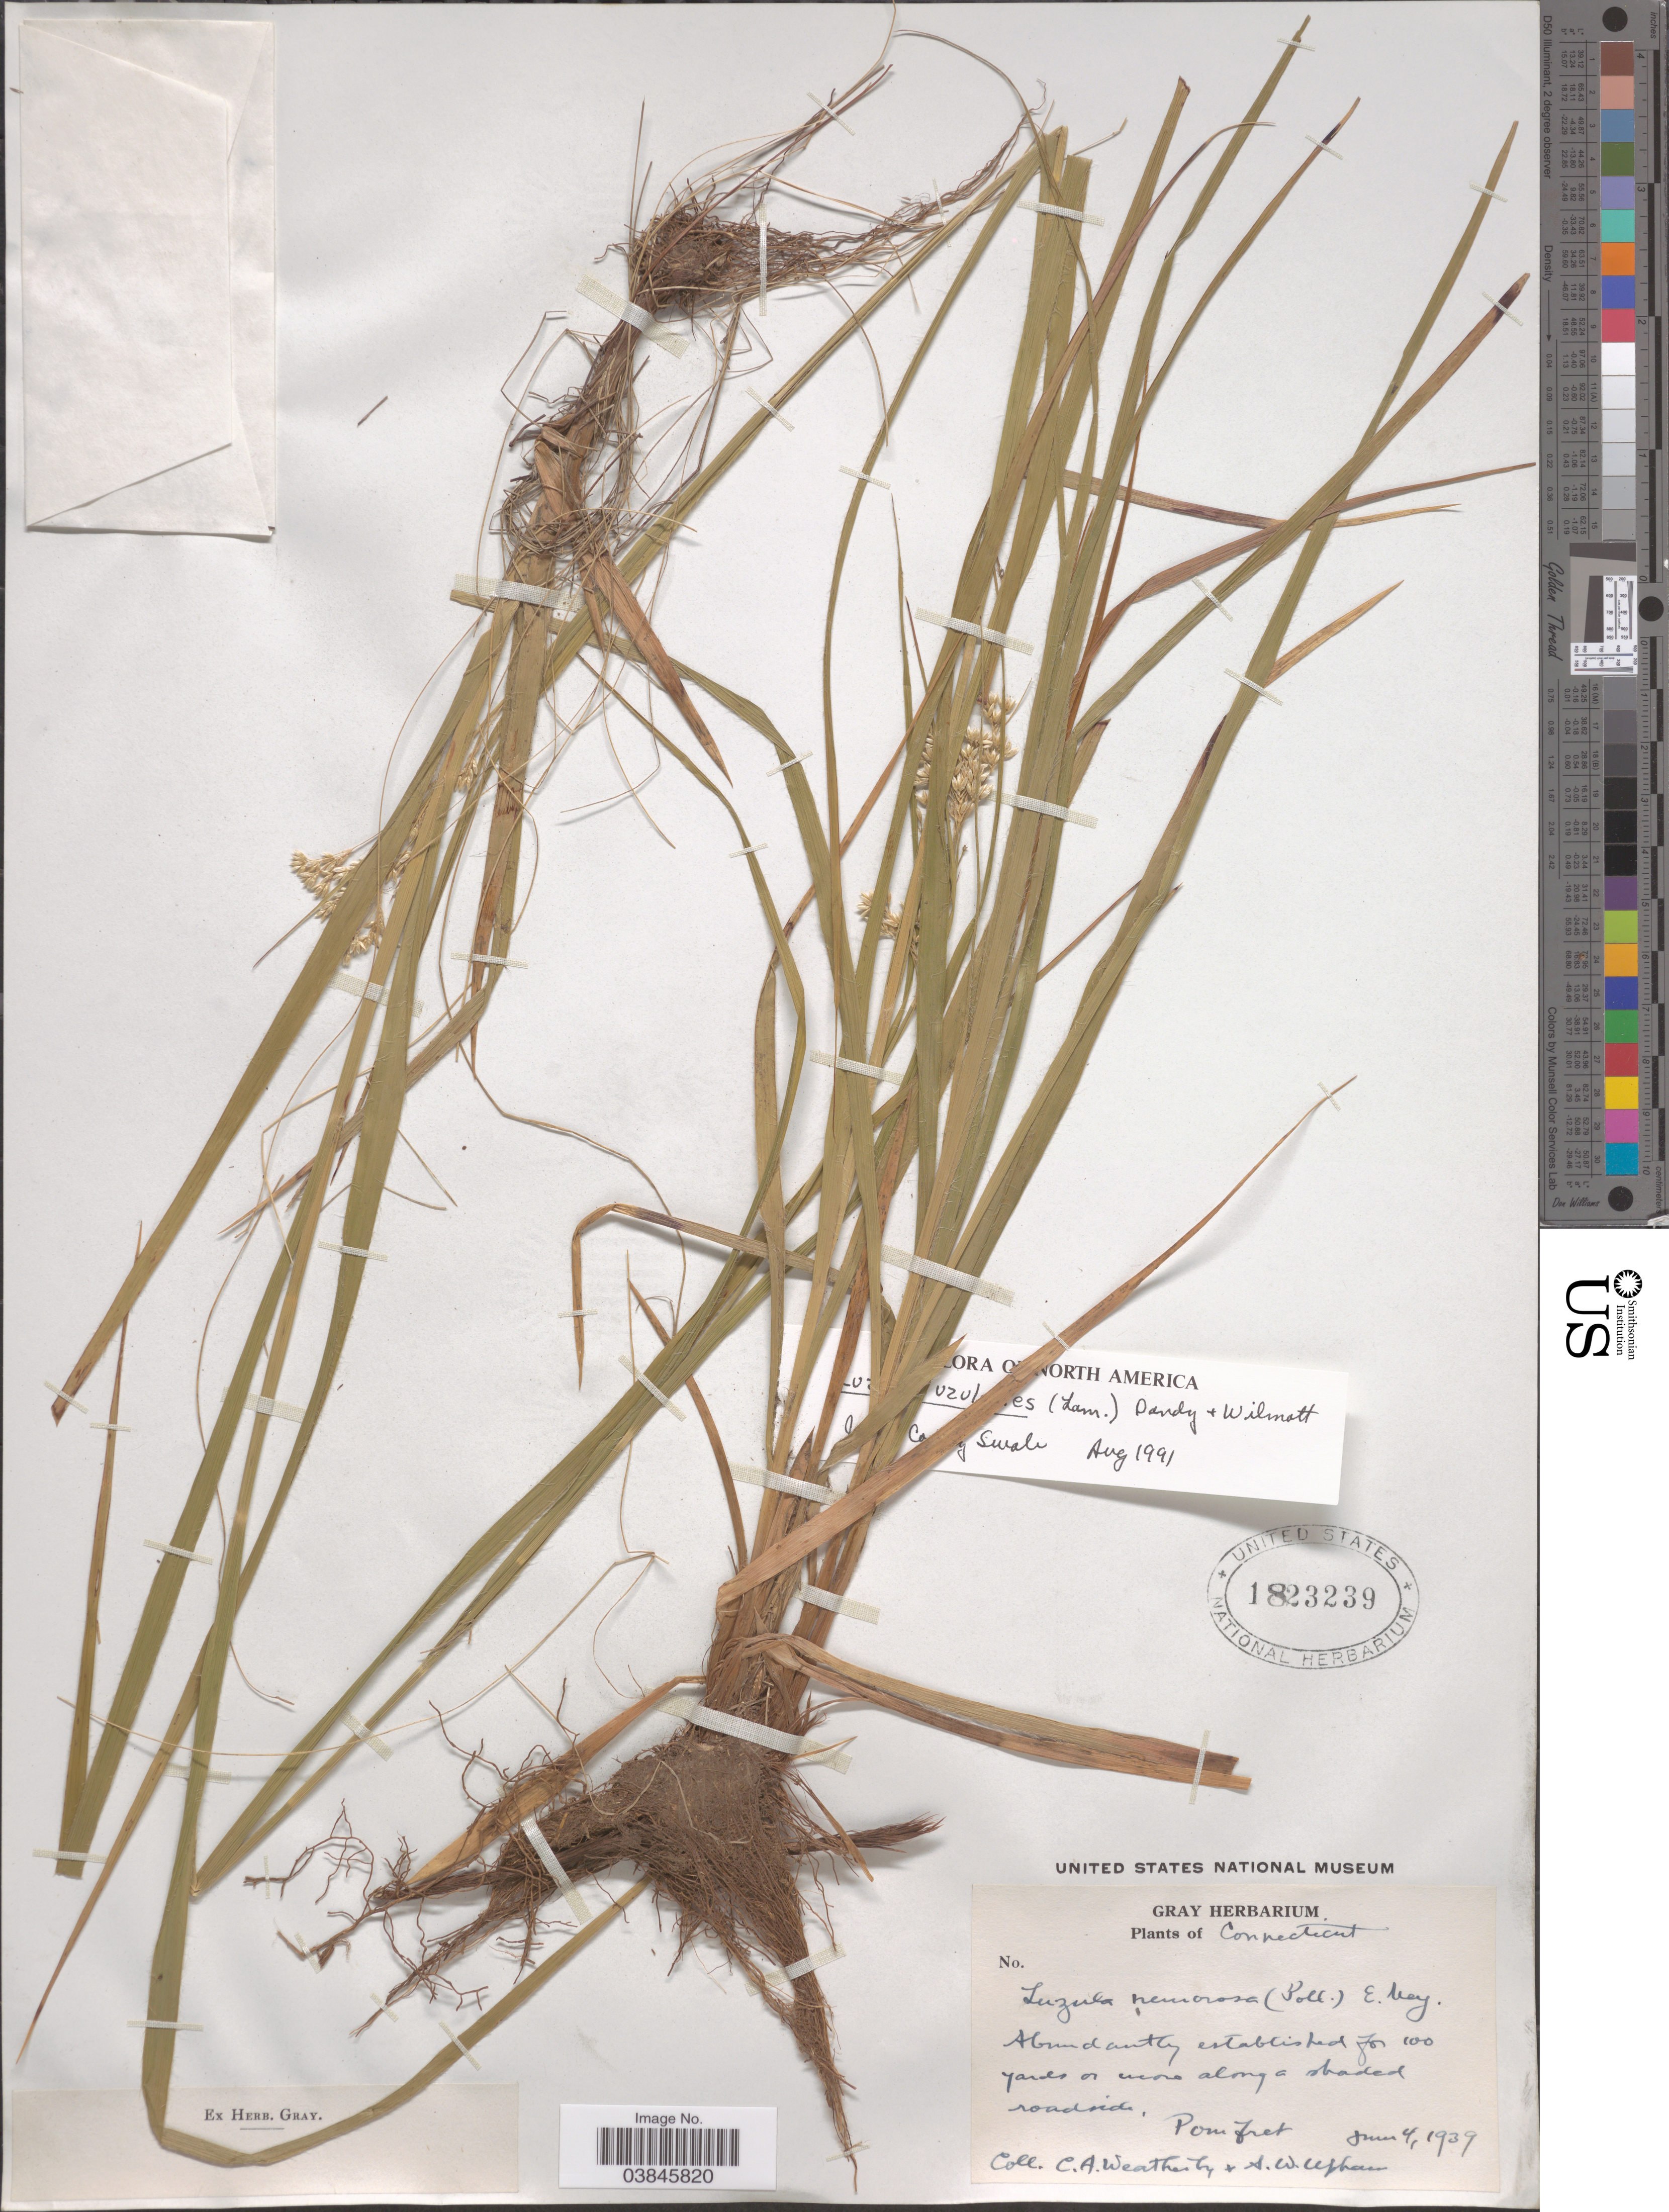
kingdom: Plantae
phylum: Tracheophyta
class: Liliopsida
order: Poales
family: Juncaceae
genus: Luzula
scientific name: Luzula luzuloides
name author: (Lam.) Dandy & Wilmott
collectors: C. A. Weatherby & S. Upham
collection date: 1939-06-04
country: United States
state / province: Connecticut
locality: Along a shaded roadside, Pomfret.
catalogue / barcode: US 1823239